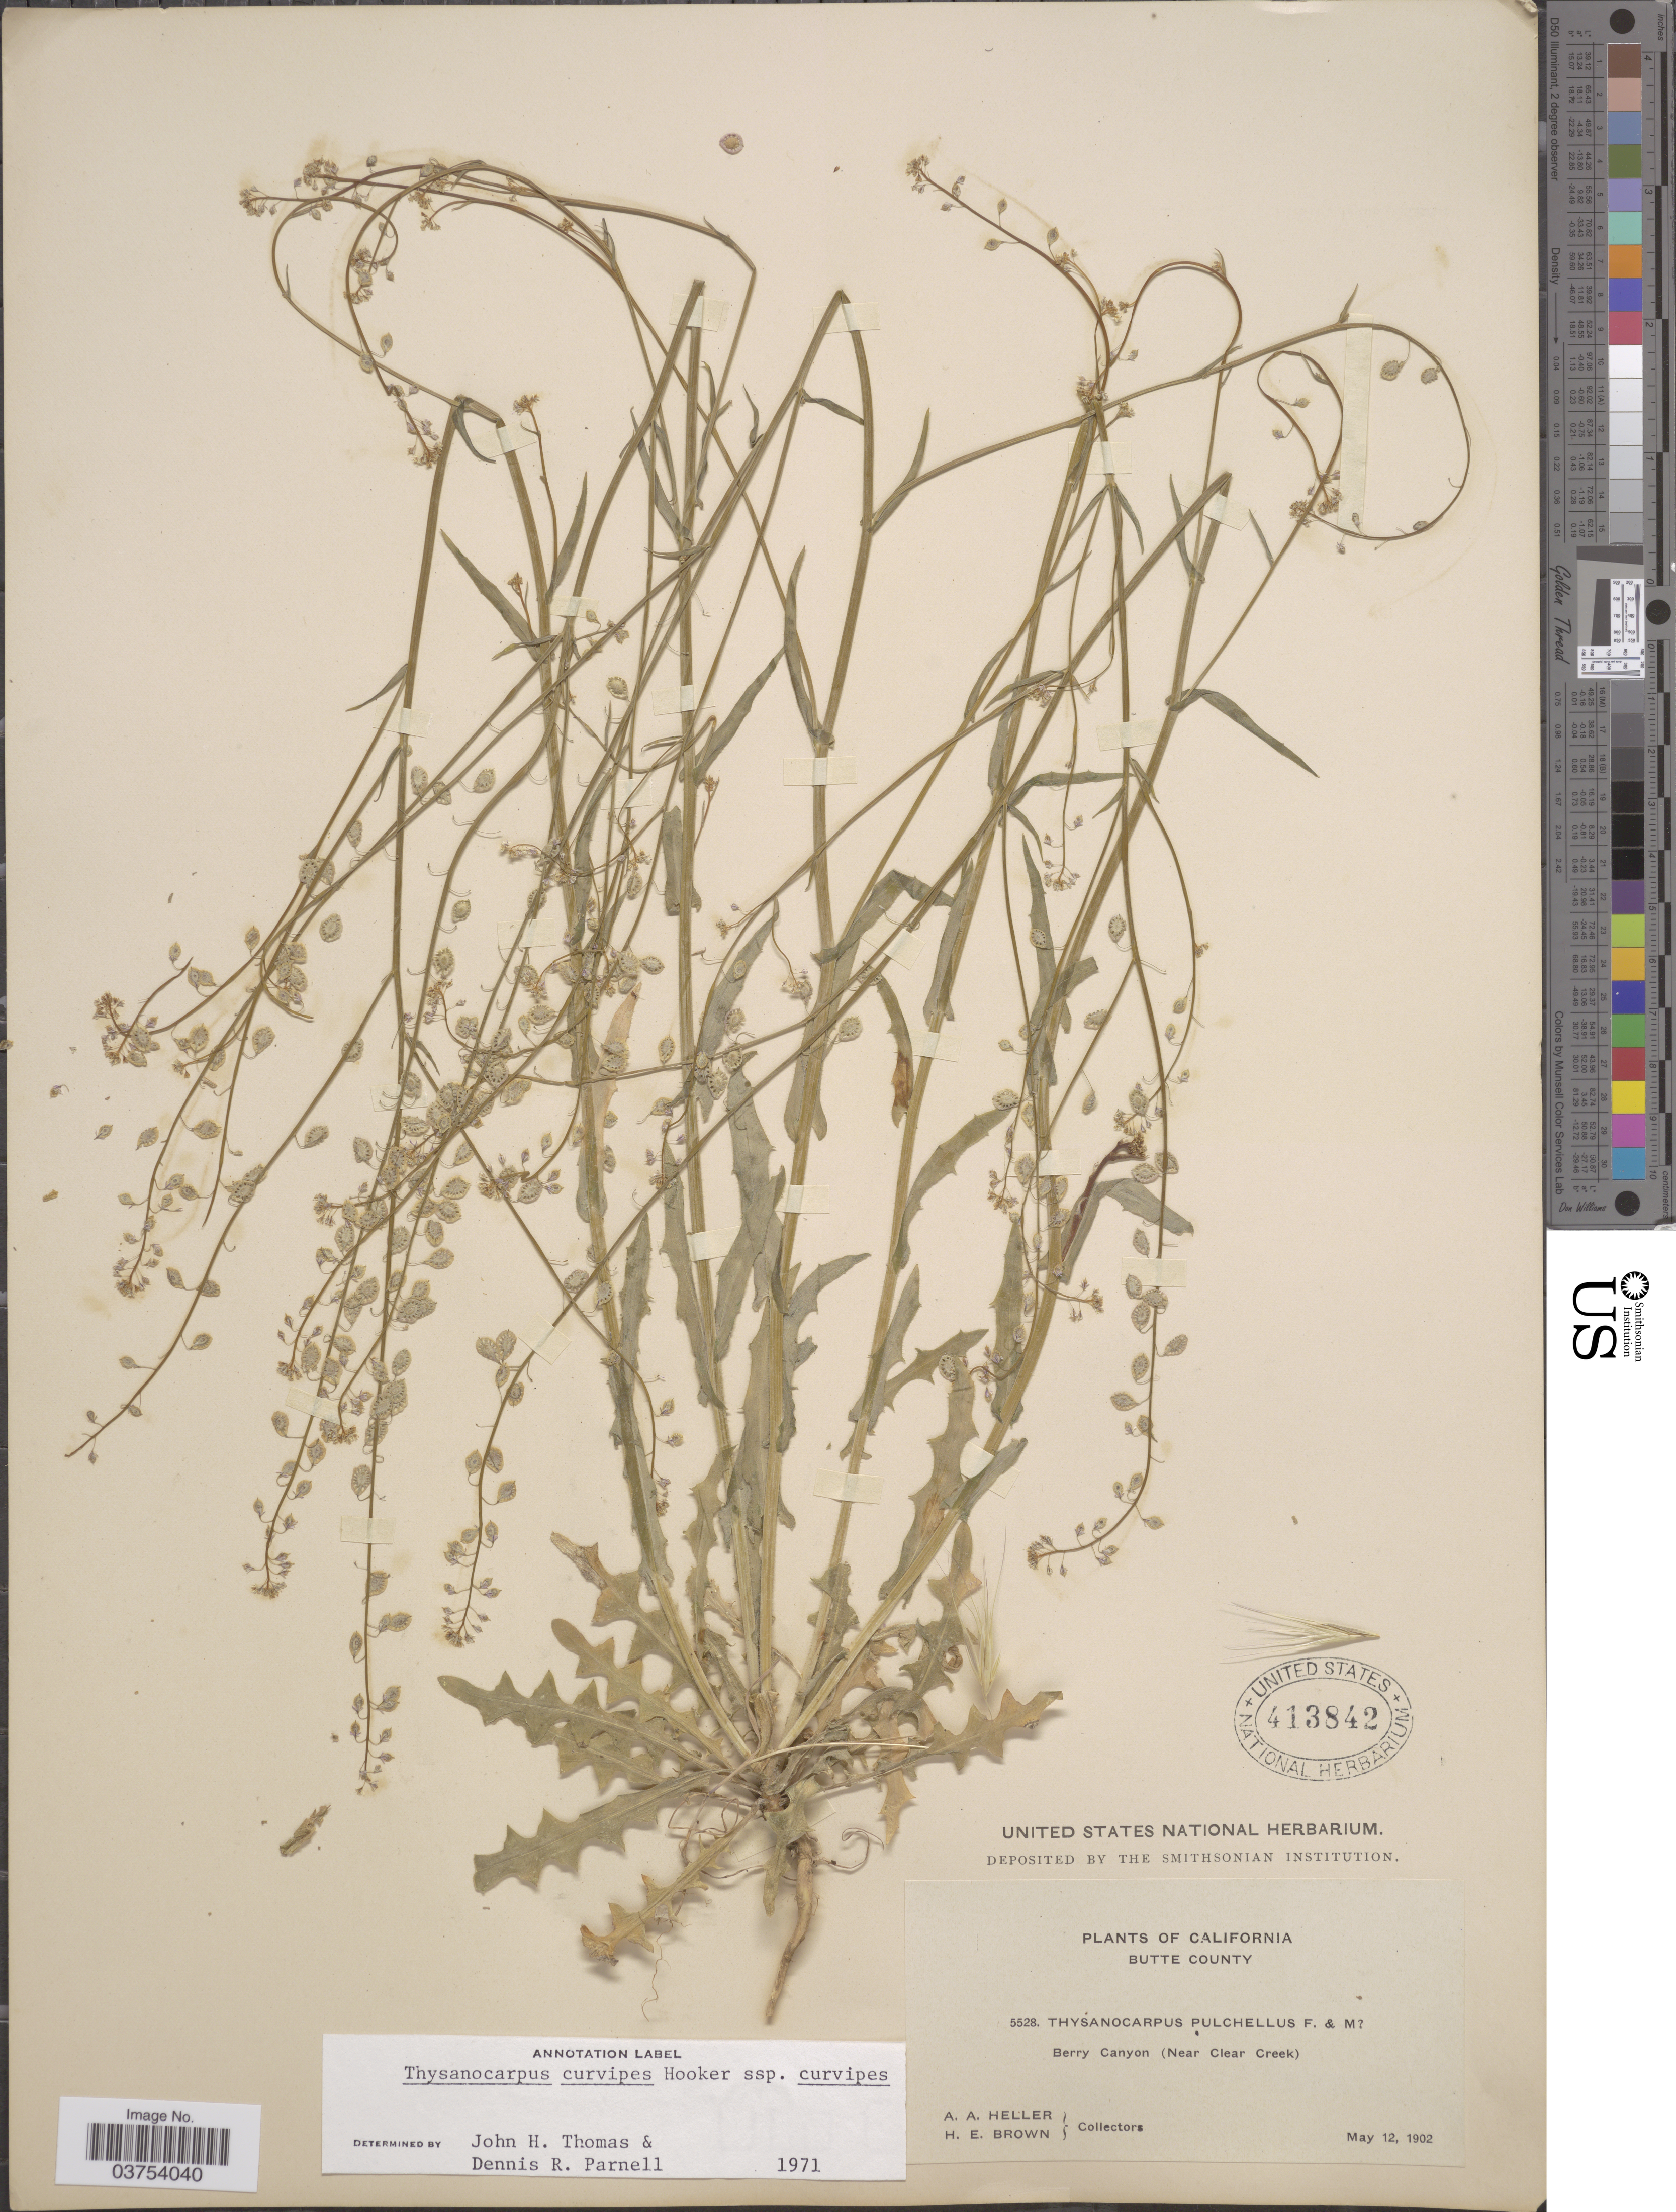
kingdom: Plantae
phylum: Tracheophyta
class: Magnoliopsida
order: Brassicales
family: Brassicaceae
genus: Thysanocarpus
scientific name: Thysanocarpus curvipes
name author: Hook.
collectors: A. A. Heller & H. E. Brown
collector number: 5528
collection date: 1902-05-12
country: United States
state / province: California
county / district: Butte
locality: Butte County. Berry Canyon (Near Clear Creek).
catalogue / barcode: US 413842